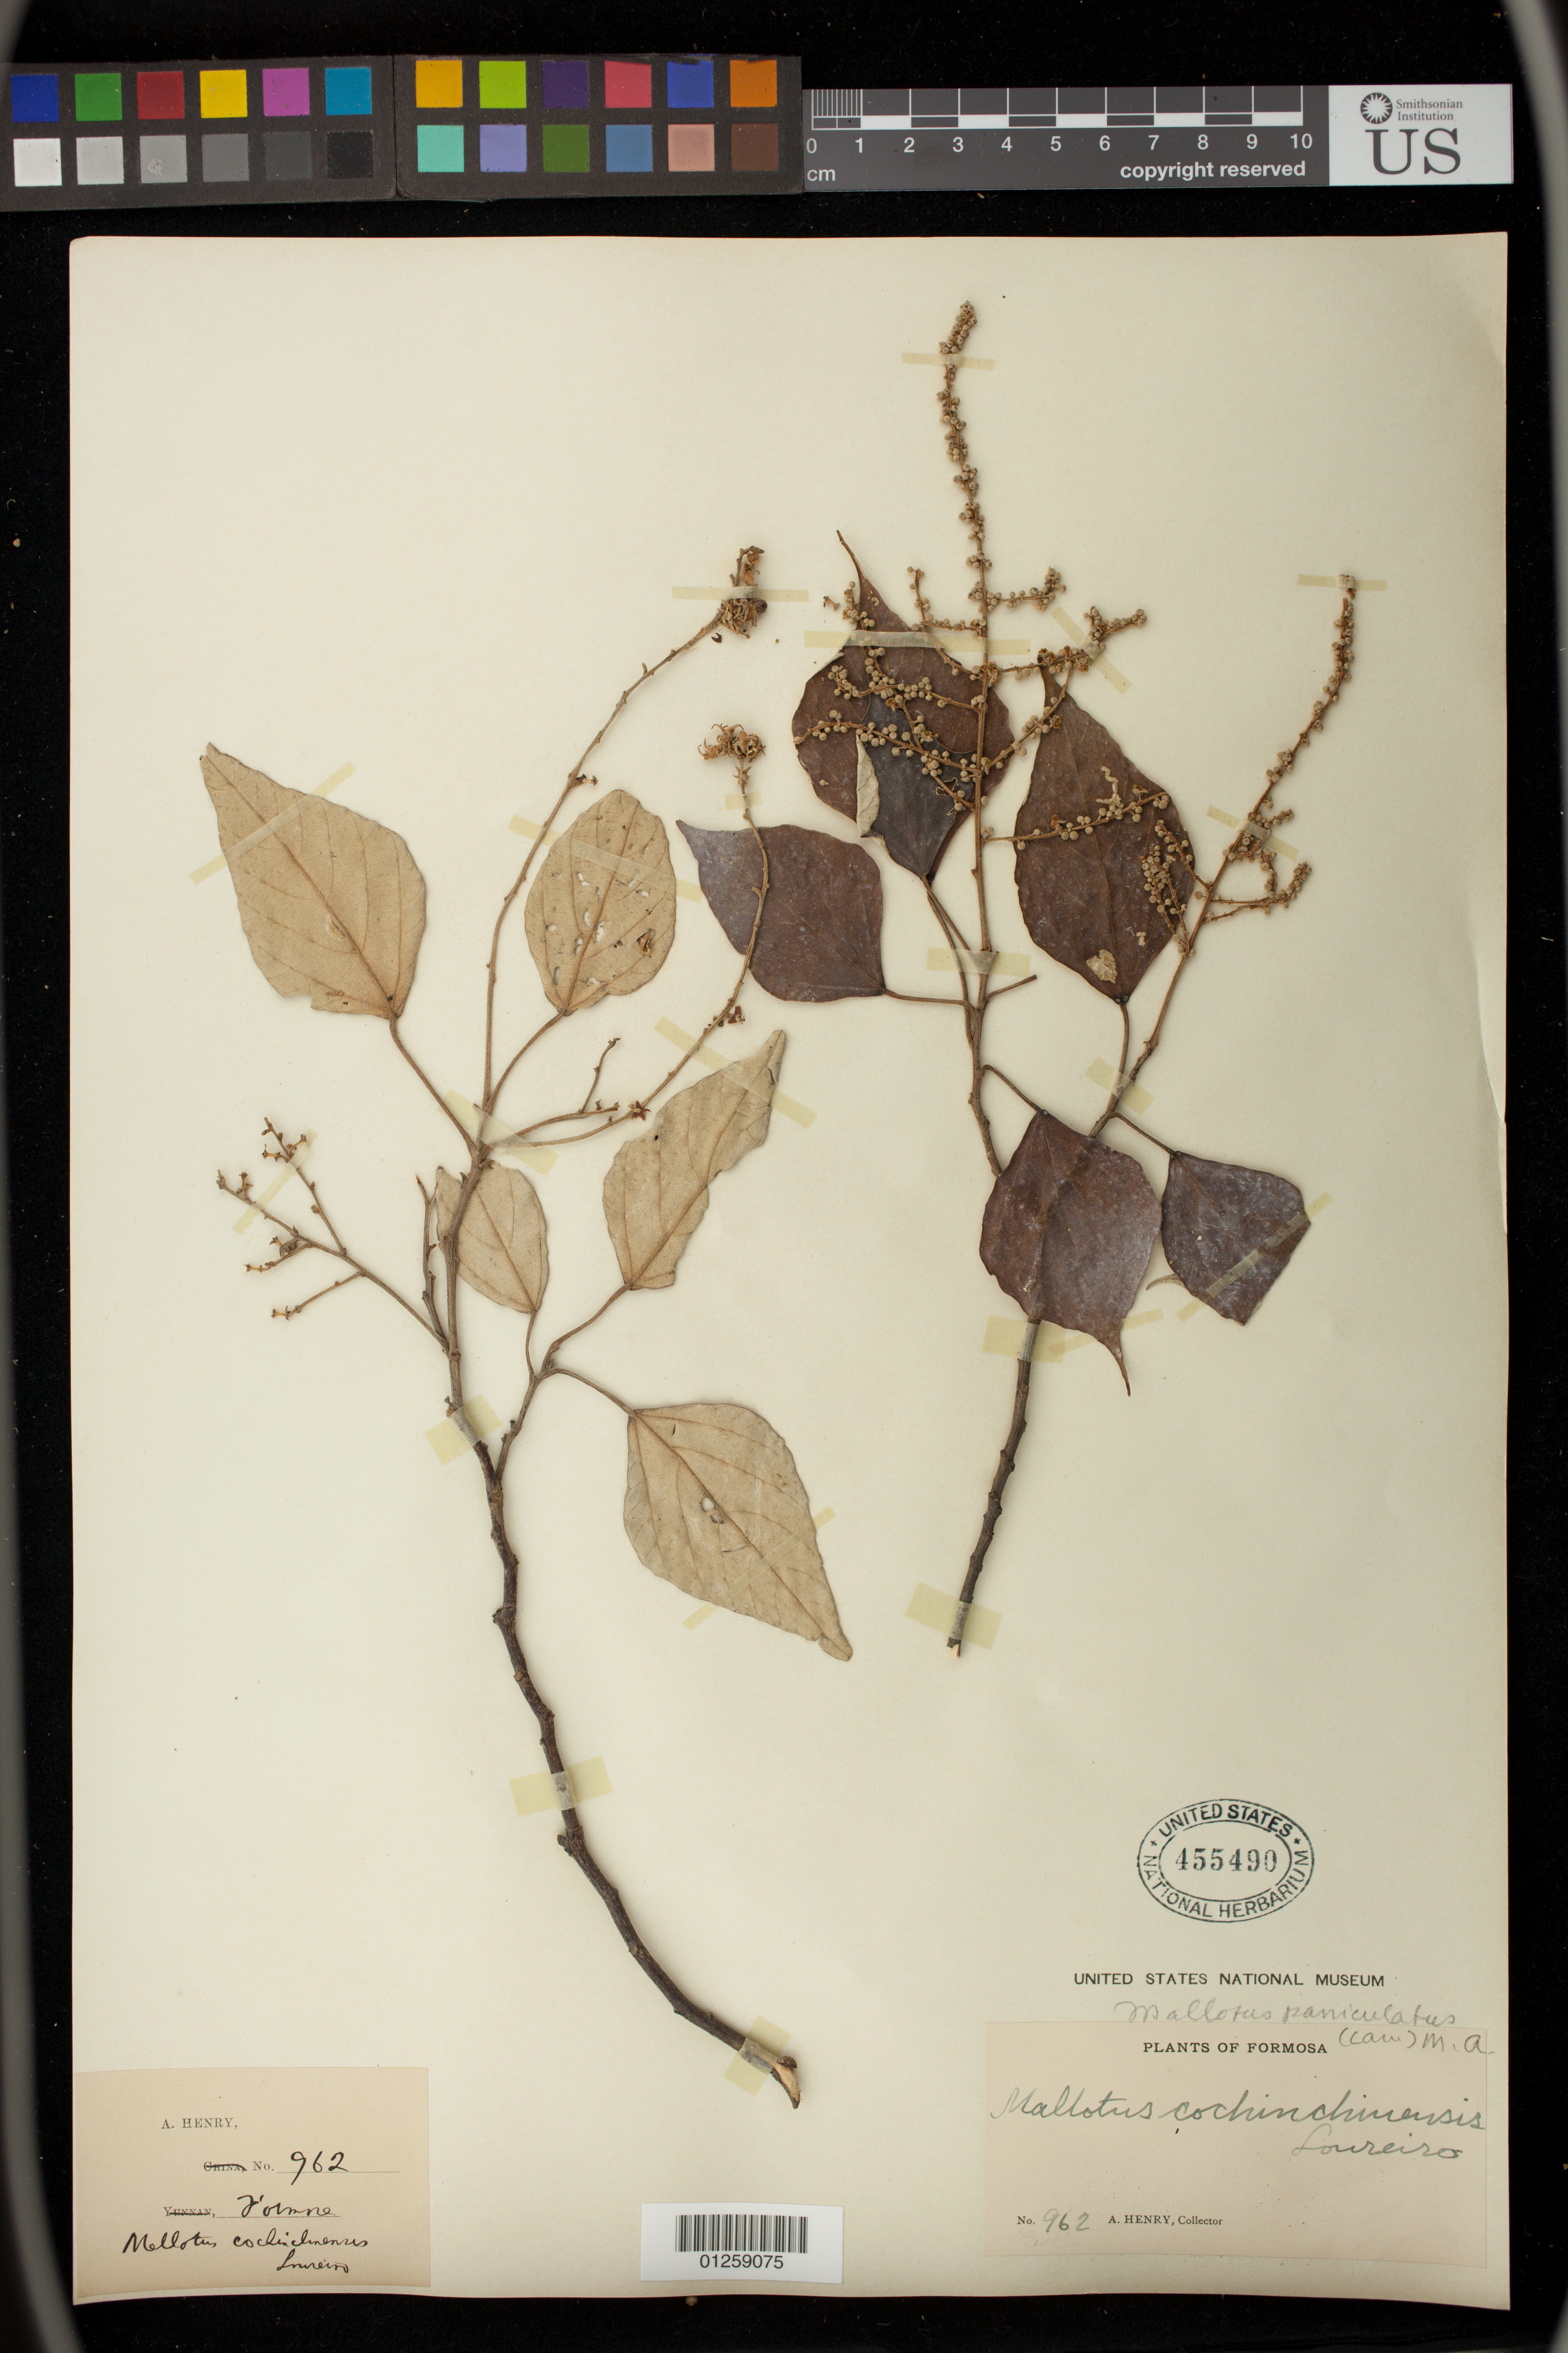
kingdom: Plantae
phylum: Tracheophyta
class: Magnoliopsida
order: Malpighiales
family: Euphorbiaceae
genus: Mallotus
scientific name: Mallotus paniculatus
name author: (Lam.) Müll. Arg.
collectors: A. Henry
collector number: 962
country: Taiwan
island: Taiwan [Formosa]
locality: Forosa, Tekow.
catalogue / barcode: US 455490